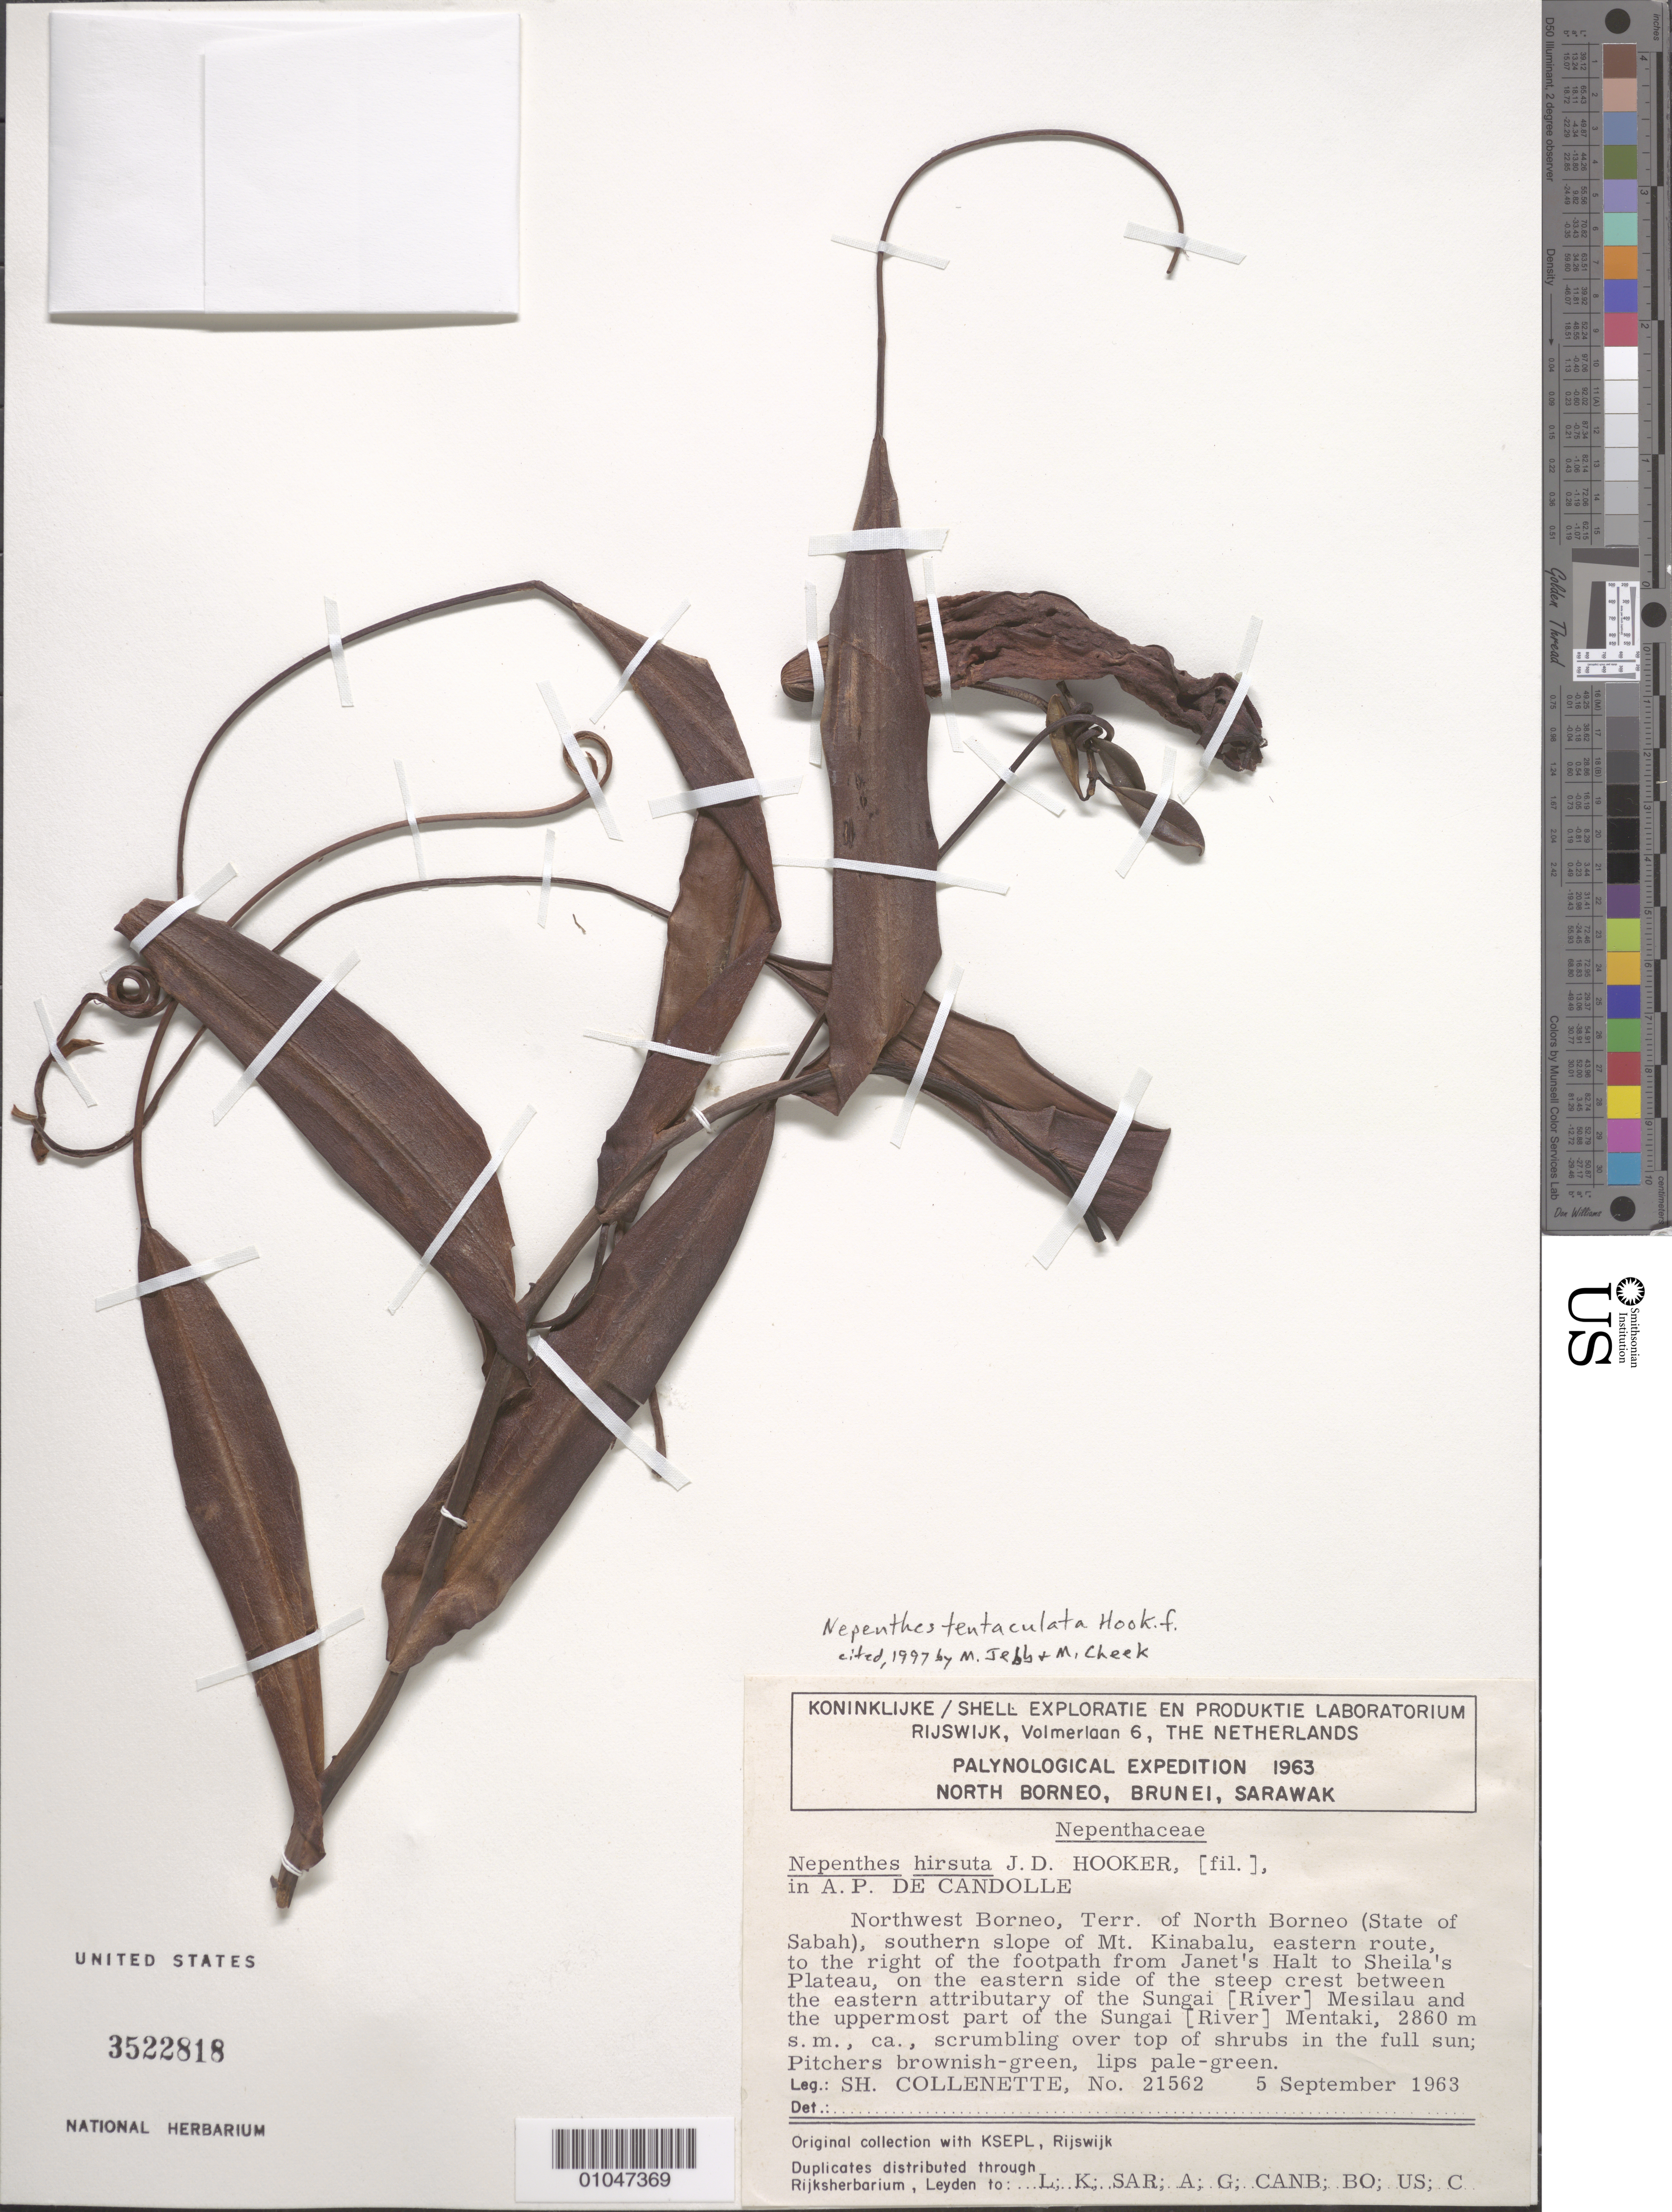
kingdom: Plantae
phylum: Tracheophyta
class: Magnoliopsida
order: Caryophyllales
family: Nepenthaceae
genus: Nepenthes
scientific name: Nepenthes tentaculata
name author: Hook. f.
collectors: I. Collenette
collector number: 21562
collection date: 1963-09-05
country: Malaysia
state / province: Sabah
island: Borneo I.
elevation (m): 2860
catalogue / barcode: US 3522818